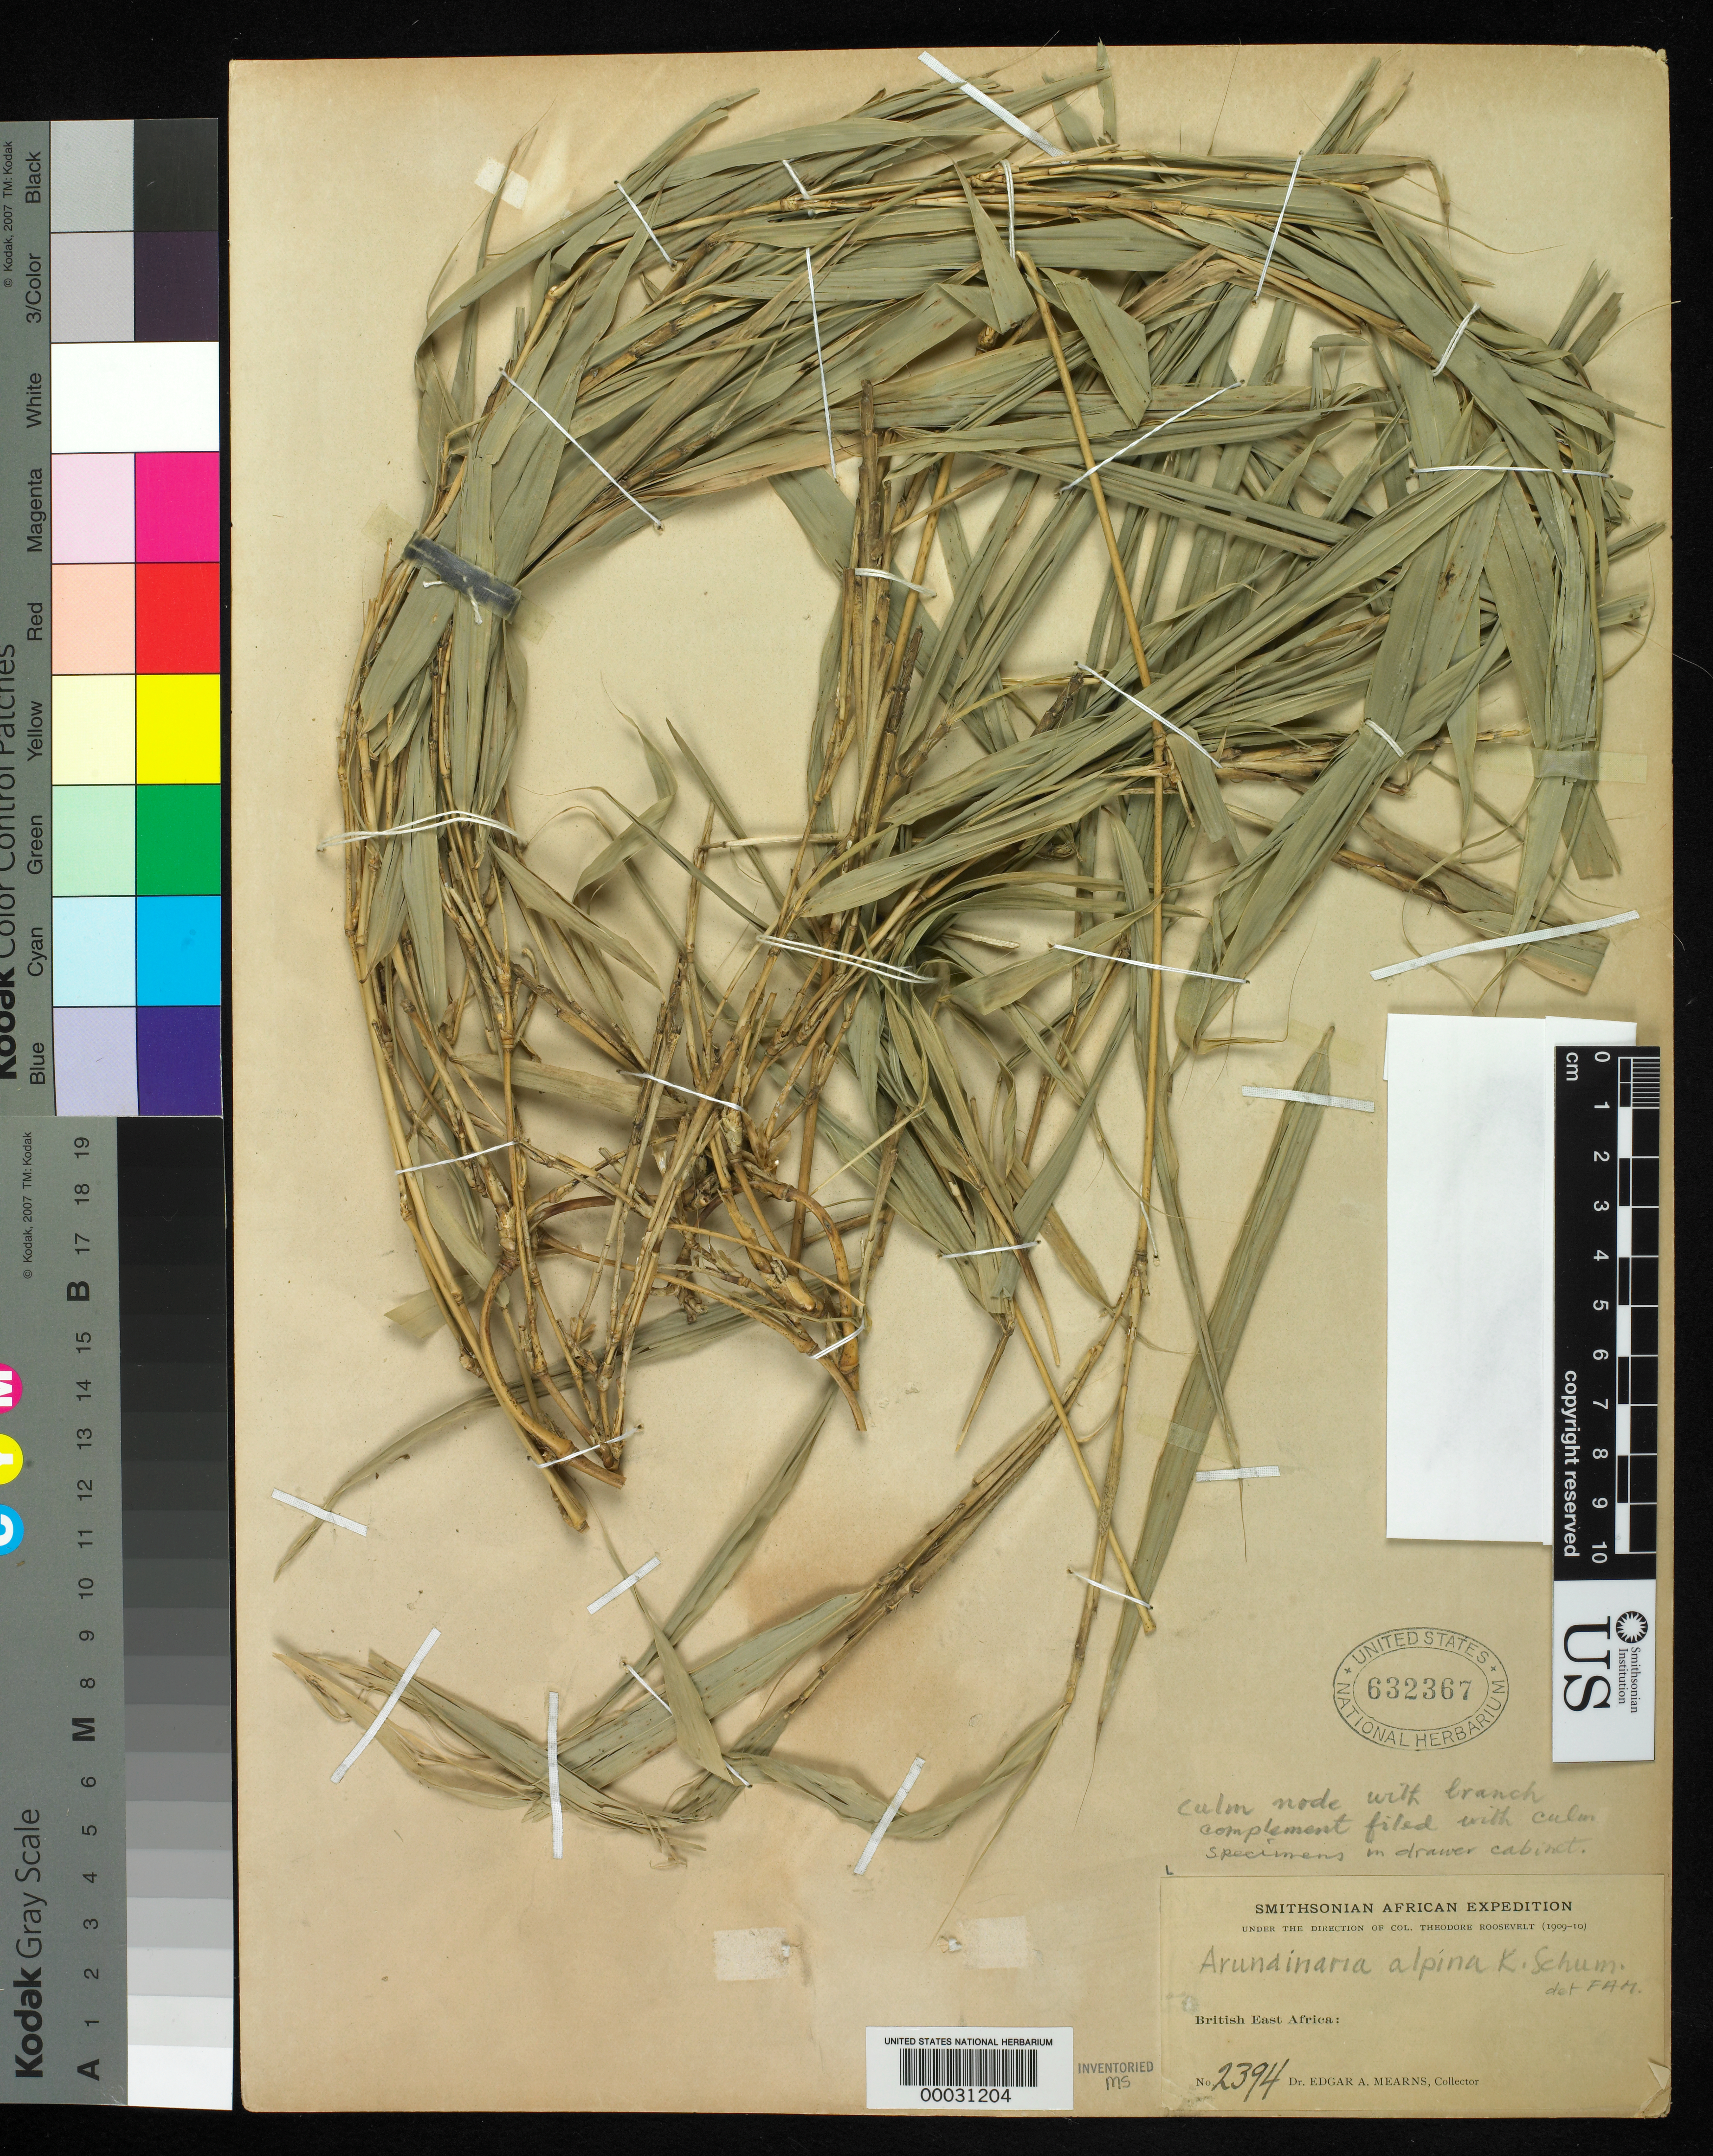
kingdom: Plantae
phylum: Tracheophyta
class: Liliopsida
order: Poales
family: Poaceae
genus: Oldeania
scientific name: Oldeania alpina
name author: (K. Schum.) Stapleton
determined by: Poaceae Reorganization Project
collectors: E. A. Mearns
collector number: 2394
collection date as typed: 1909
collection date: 1909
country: Kenya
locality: British East Africa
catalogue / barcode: US 632367